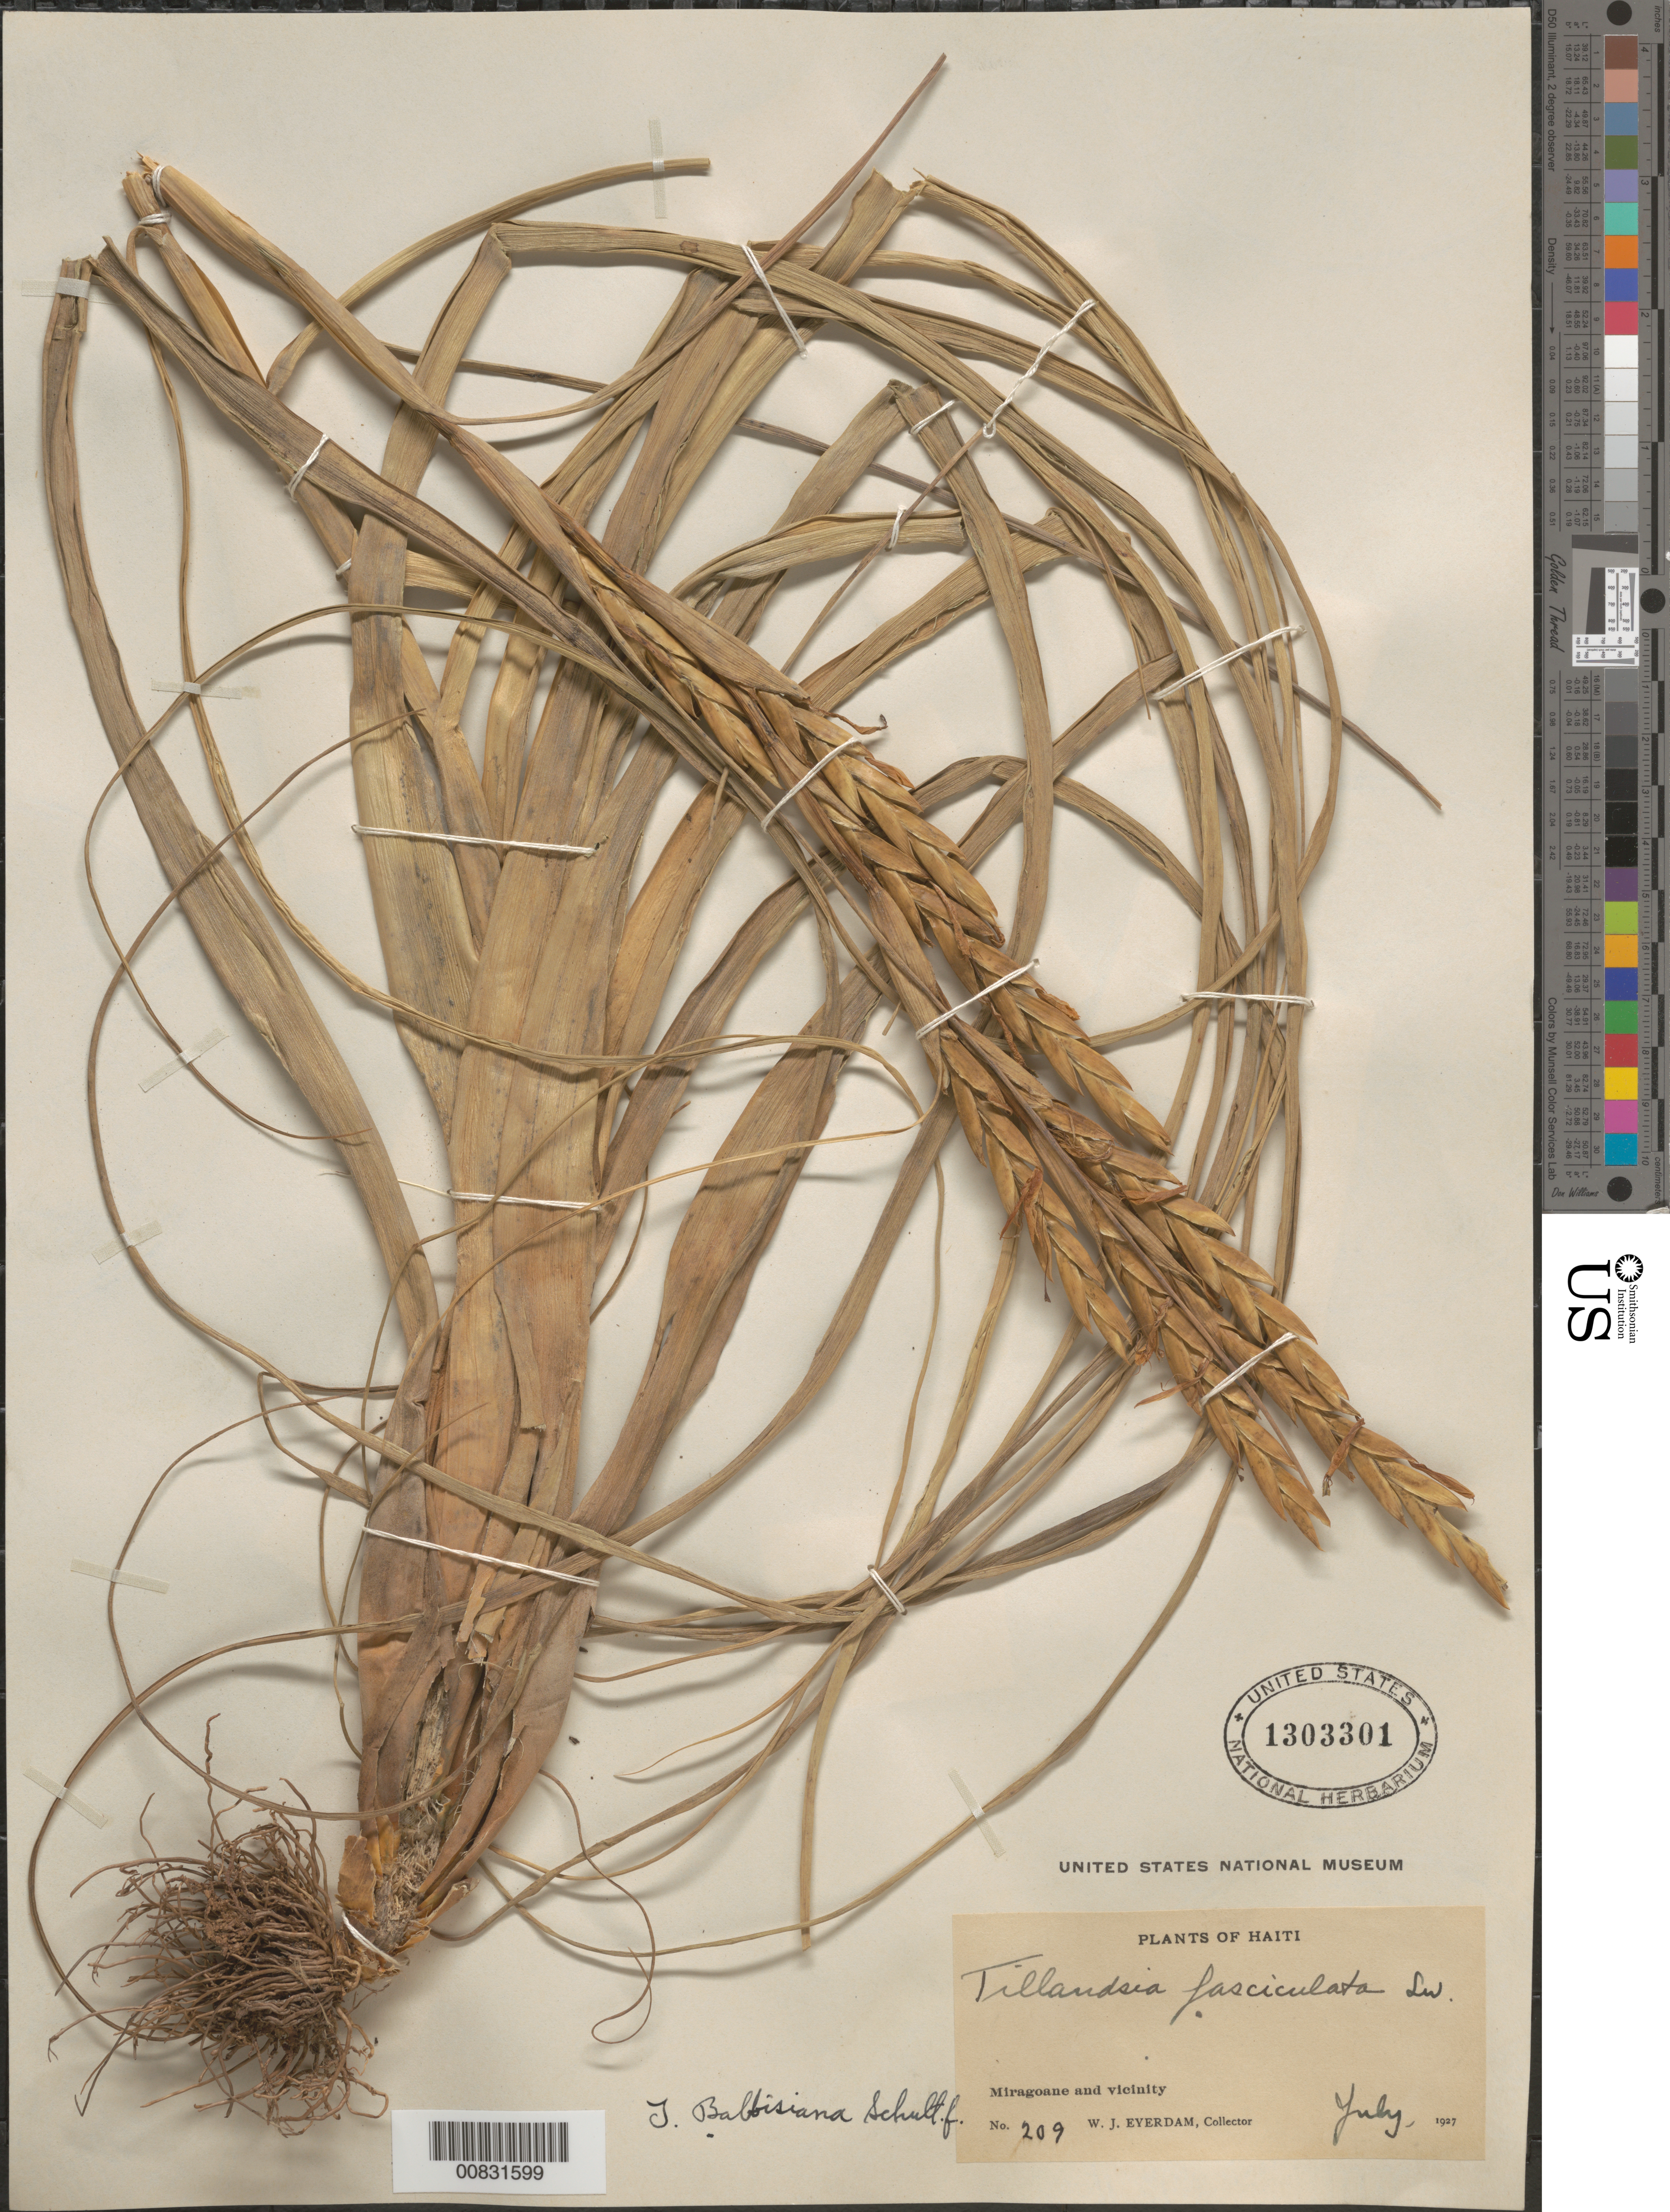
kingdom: Plantae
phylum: Tracheophyta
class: Liliopsida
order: Poales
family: Bromeliaceae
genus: Tillandsia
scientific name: Tillandsia balbisiana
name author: Schult. f.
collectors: W. J. Eyerdam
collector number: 209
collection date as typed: Jul 1927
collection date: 1927-07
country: Haiti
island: Hispaniola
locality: Miragoane and vicinity.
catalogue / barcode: US 1303301